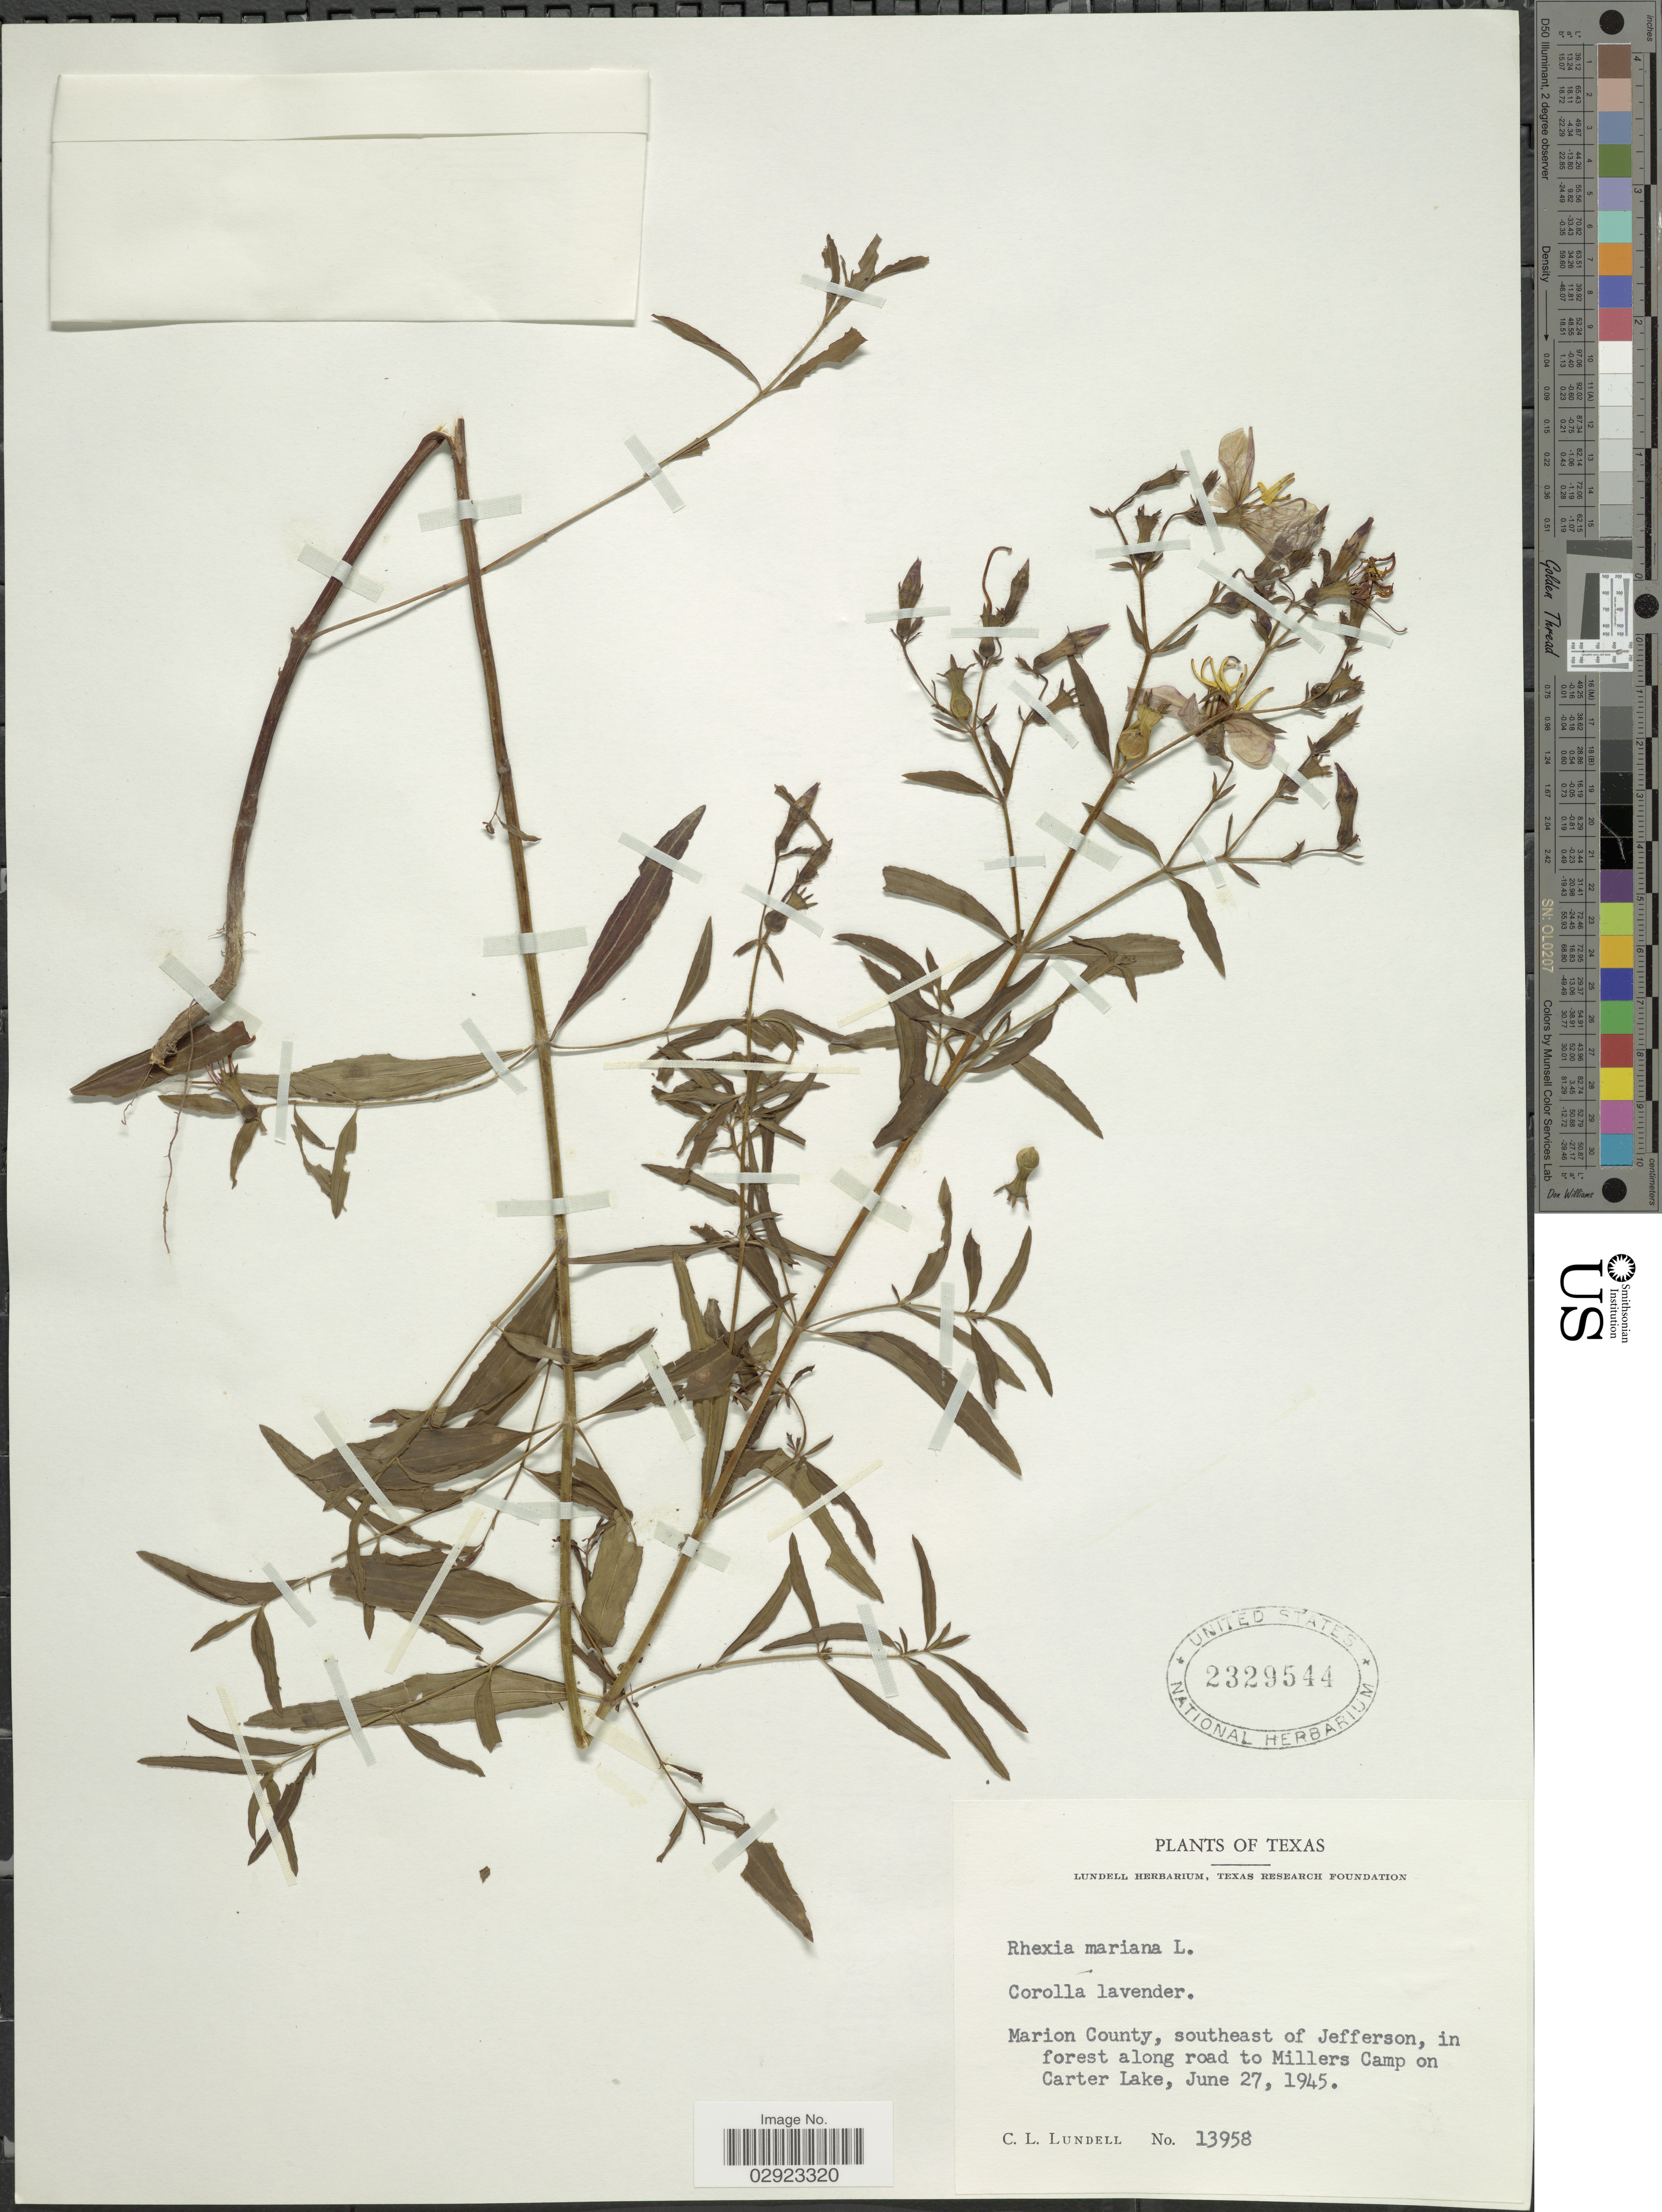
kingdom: Plantae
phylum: Tracheophyta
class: Magnoliopsida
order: Myrtales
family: Melastomataceae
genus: Rhexia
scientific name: Rhexia mariana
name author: L.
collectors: C. L. Lundell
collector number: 13958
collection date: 1945-06-27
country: United States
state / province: Texas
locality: Marion County, southeast of Jefferson, in forest along road to Millers Camp on Carter Lake.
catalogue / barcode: US 2329544